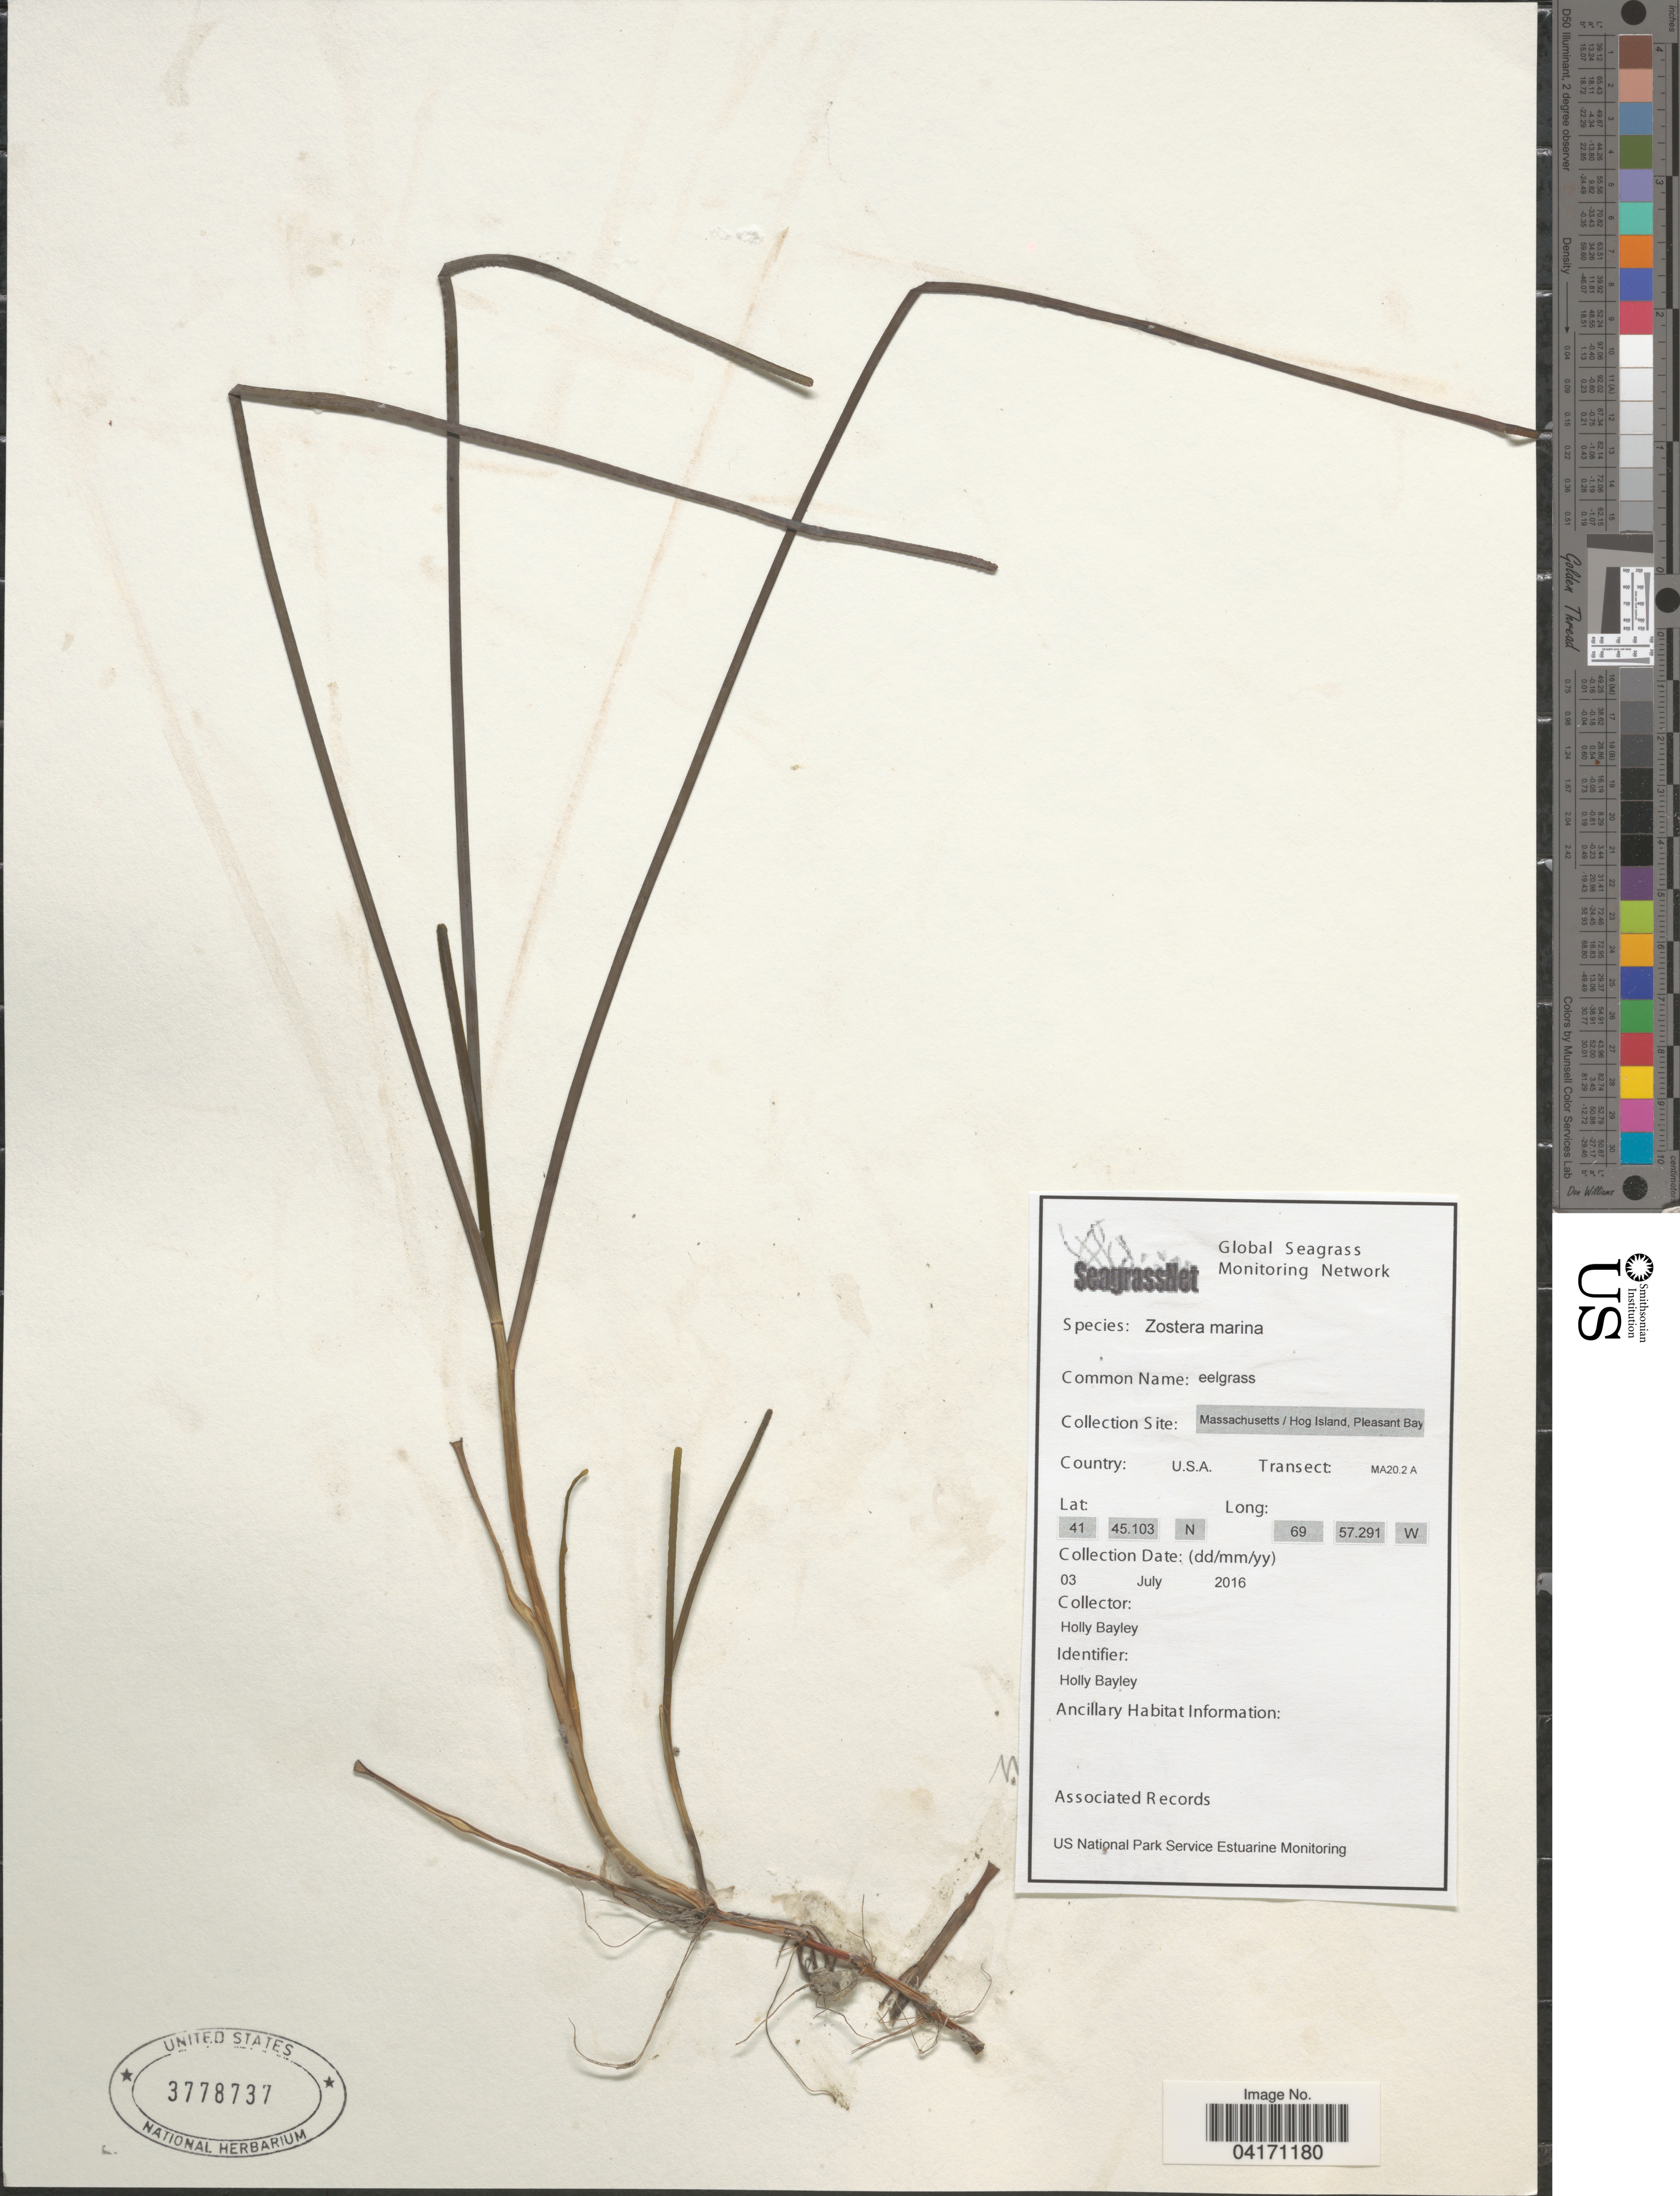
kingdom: Plantae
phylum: Tracheophyta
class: Liliopsida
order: Alismatales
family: Zosteraceae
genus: Zostera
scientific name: Zostera marina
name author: L.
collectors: H. Bayley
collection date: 2016-07-03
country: United States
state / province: Massachusetts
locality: Hog Island, Pleasant Bay. Transect: MA20.2 A.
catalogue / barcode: US 3778737